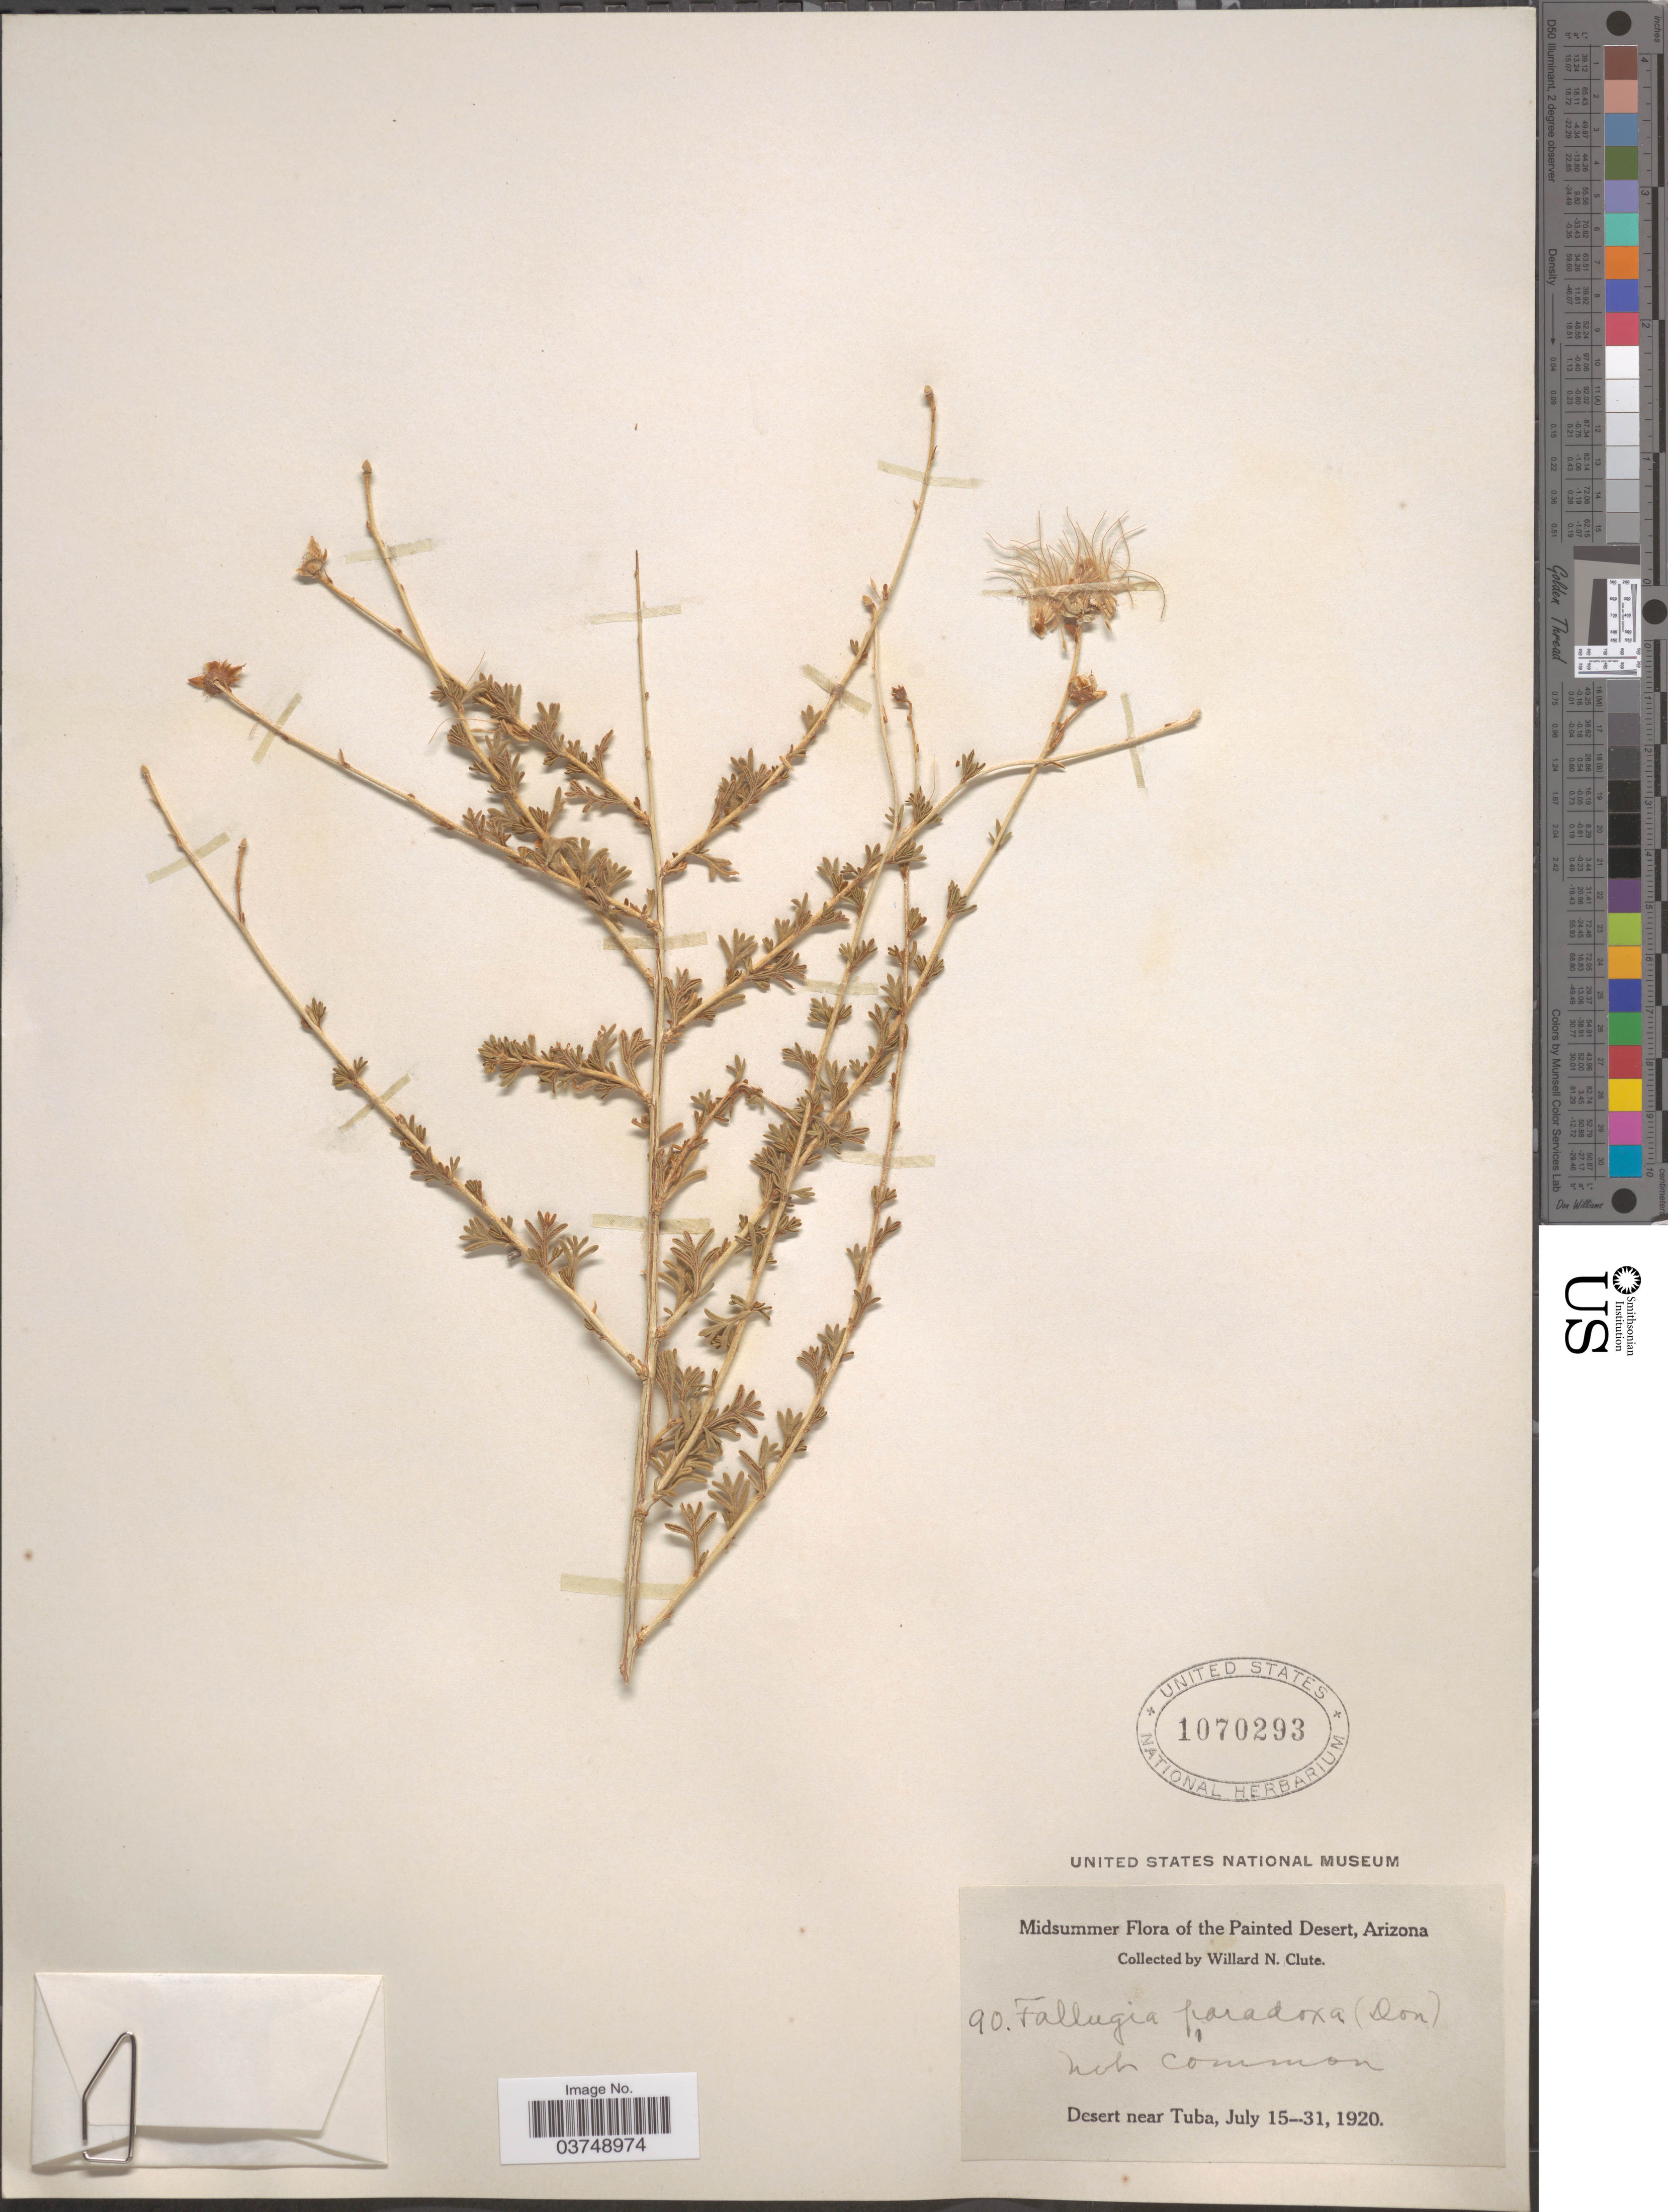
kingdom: Plantae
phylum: Tracheophyta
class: Magnoliopsida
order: Rosales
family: Rosaceae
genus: Fallugia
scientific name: Fallugia acuminata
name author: (Wooton) Rydb.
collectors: W. N. Clute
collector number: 90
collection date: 1920-07-15/1920-07-31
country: United States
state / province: Arizona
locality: Painted Desert. Desert near Tuba.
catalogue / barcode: US 1070293